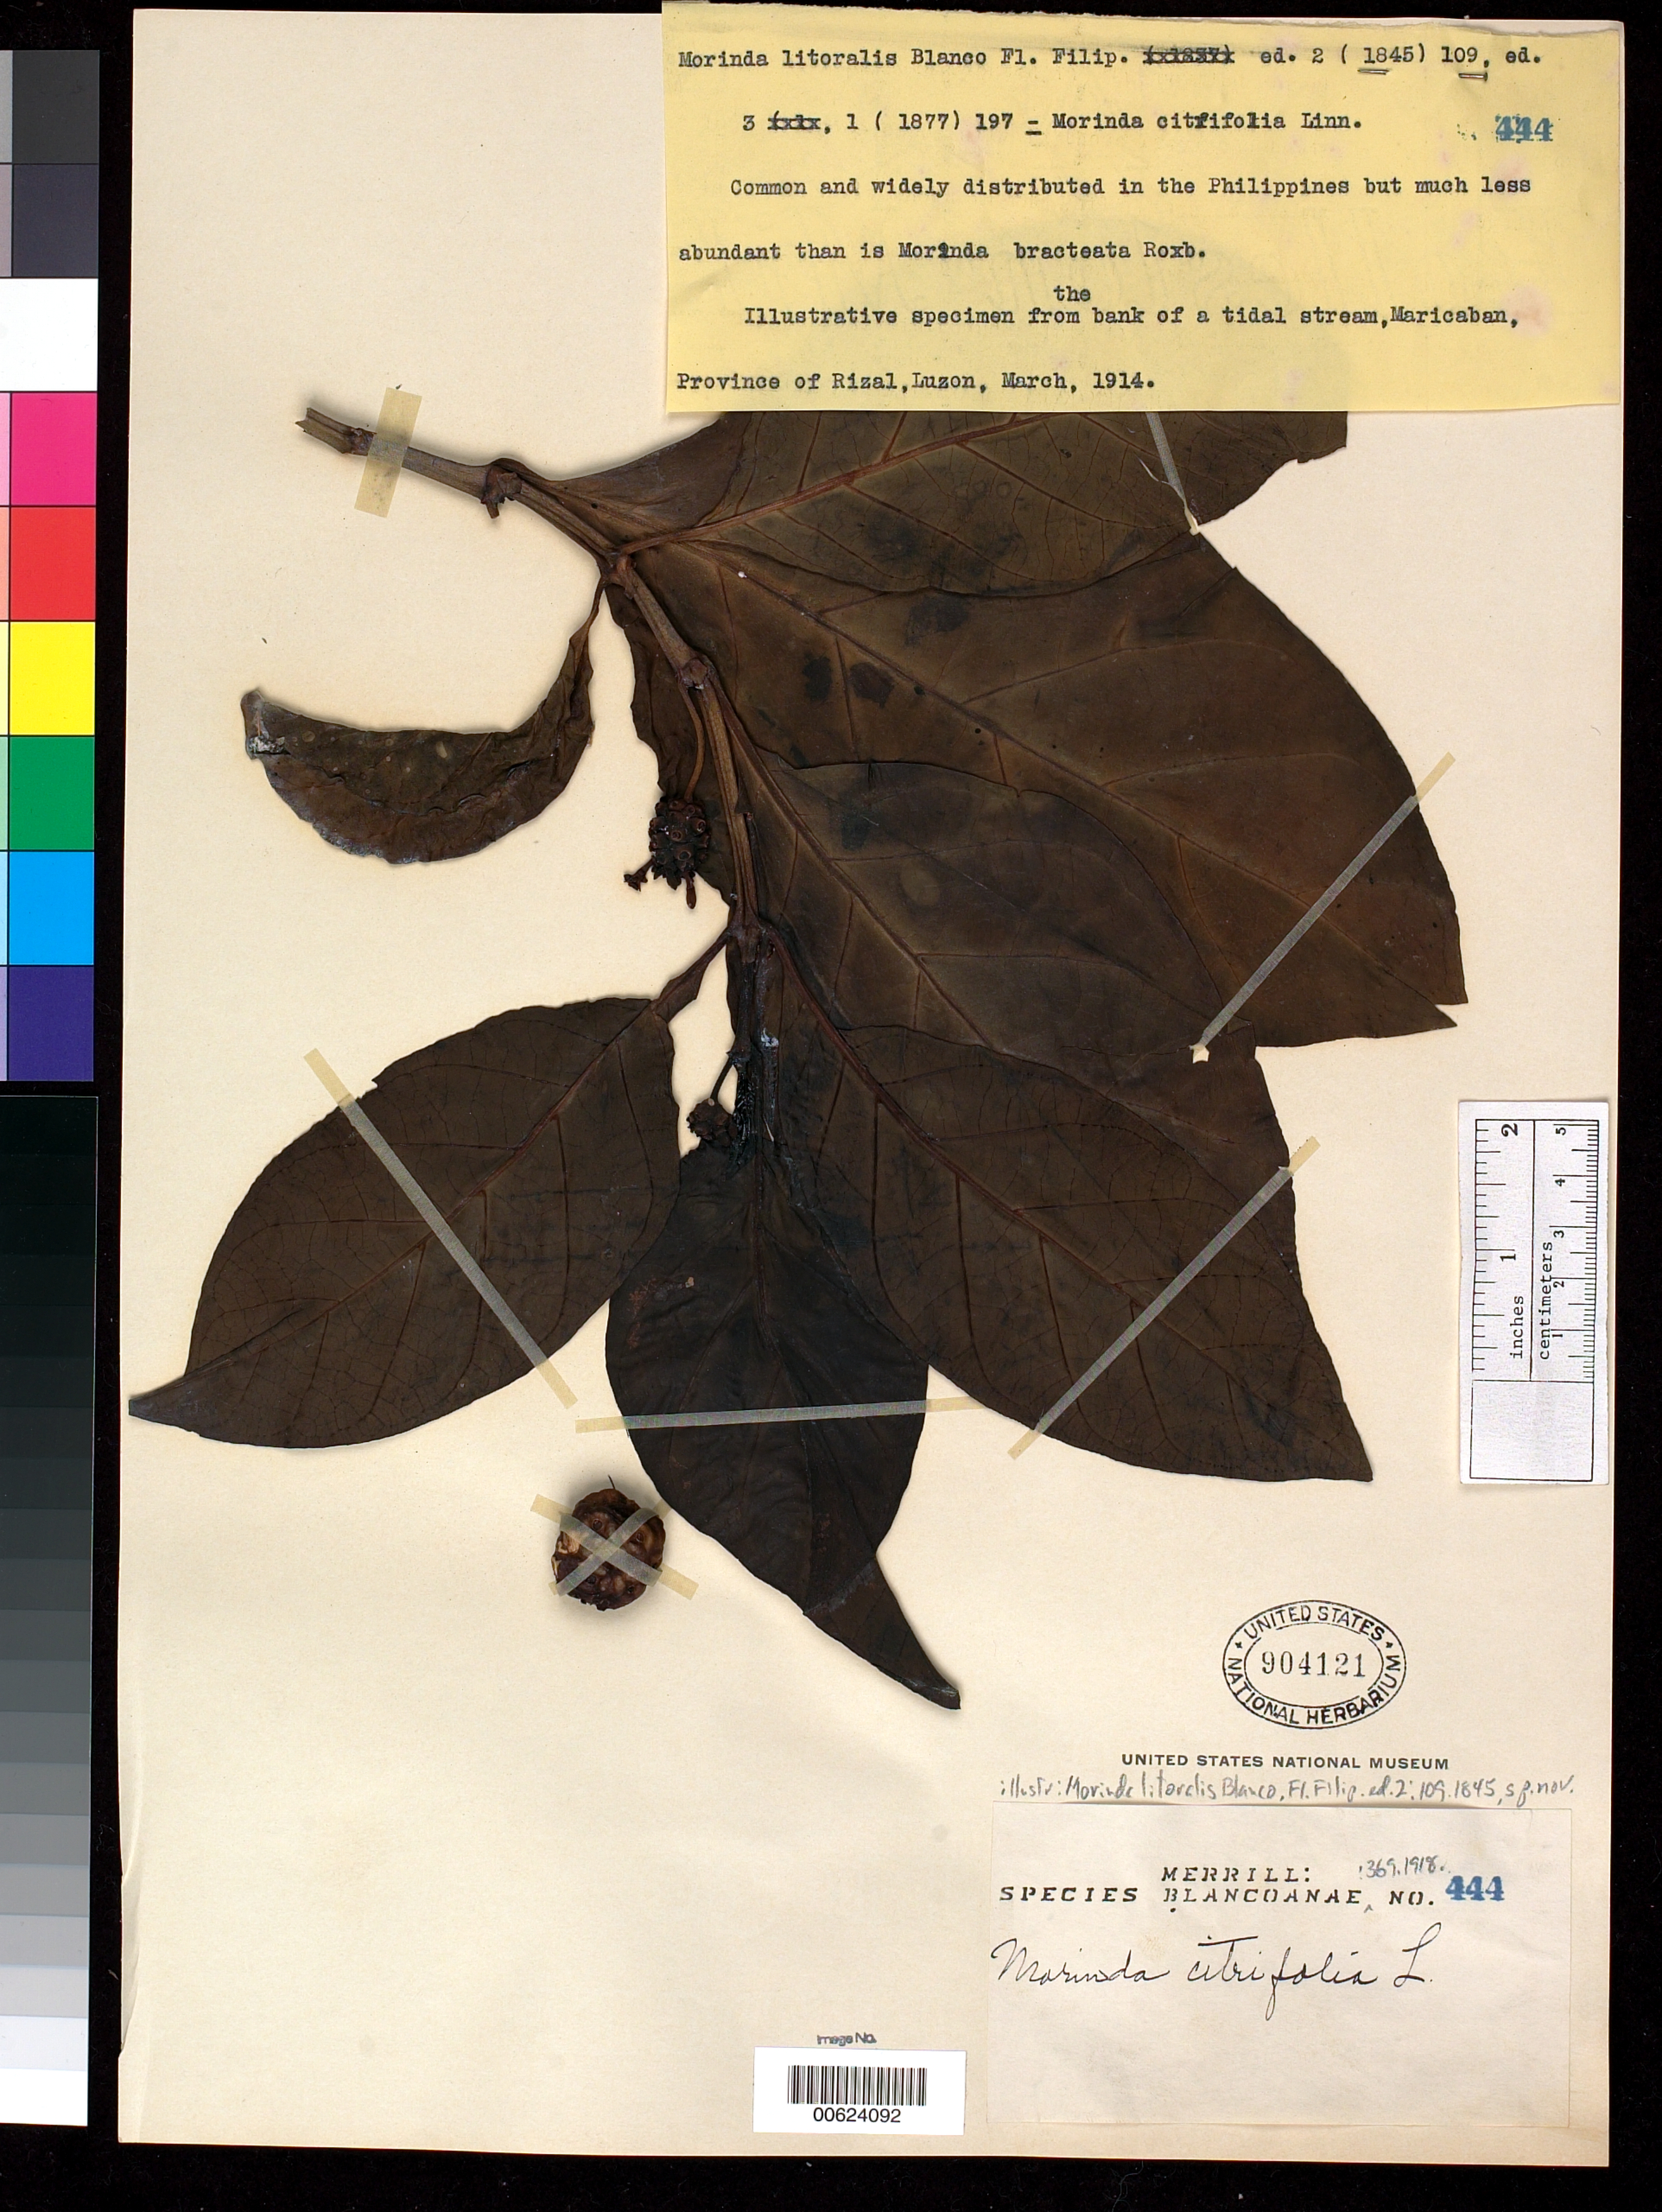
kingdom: Plantae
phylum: Tracheophyta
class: Magnoliopsida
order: Gentianales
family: Rubiaceae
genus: Morinda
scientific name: Morinda litoralis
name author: Blanco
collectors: E. D. Merrill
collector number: Sp. Blancoan. 0444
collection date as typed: Mar 1914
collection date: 1914-03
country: Philippines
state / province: Calabarzon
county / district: Batangas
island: Luzon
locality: Maricaban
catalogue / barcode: US 904121